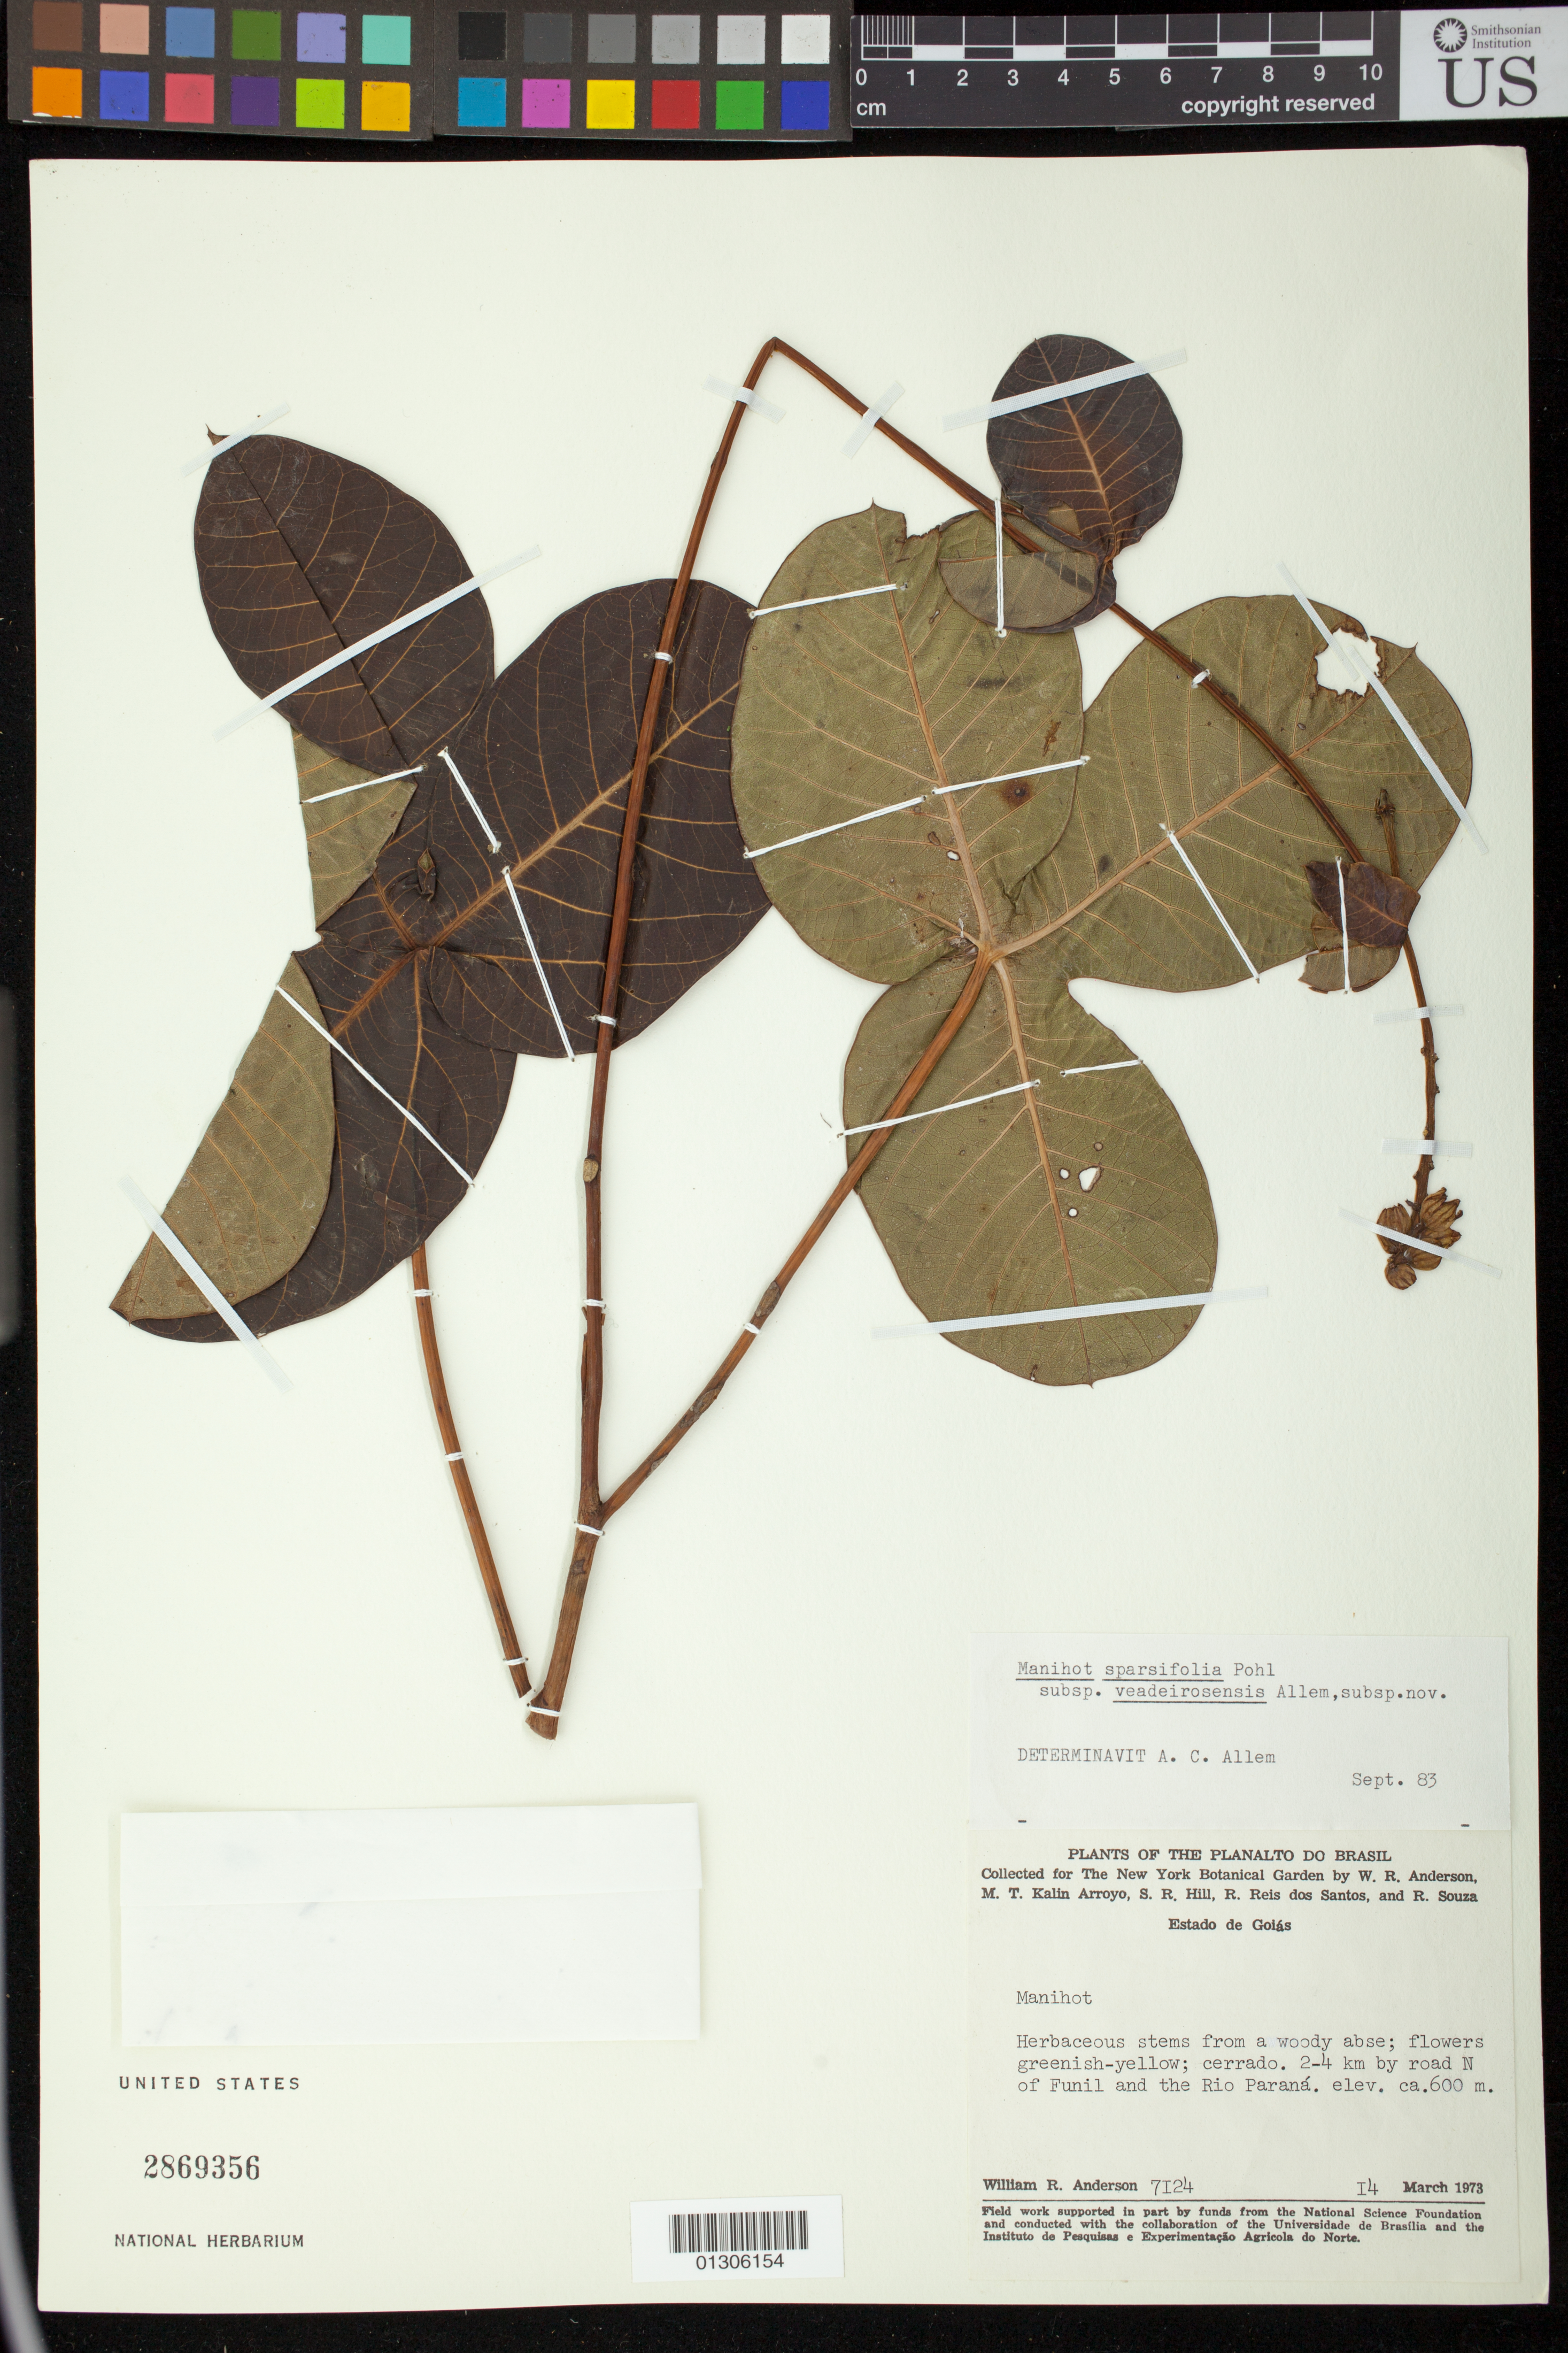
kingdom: Plantae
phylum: Tracheophyta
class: Magnoliopsida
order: Malpighiales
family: Euphorbiaceae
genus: Manihot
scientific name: Manihot sparsifolia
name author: Pohl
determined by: Mendoza, M.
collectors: W. R. Anderson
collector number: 7124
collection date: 1973-03-14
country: Brazil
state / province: Goias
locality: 2-4 km by road N of Funil and the Rio Paraná.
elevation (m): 600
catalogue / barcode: US 2869356